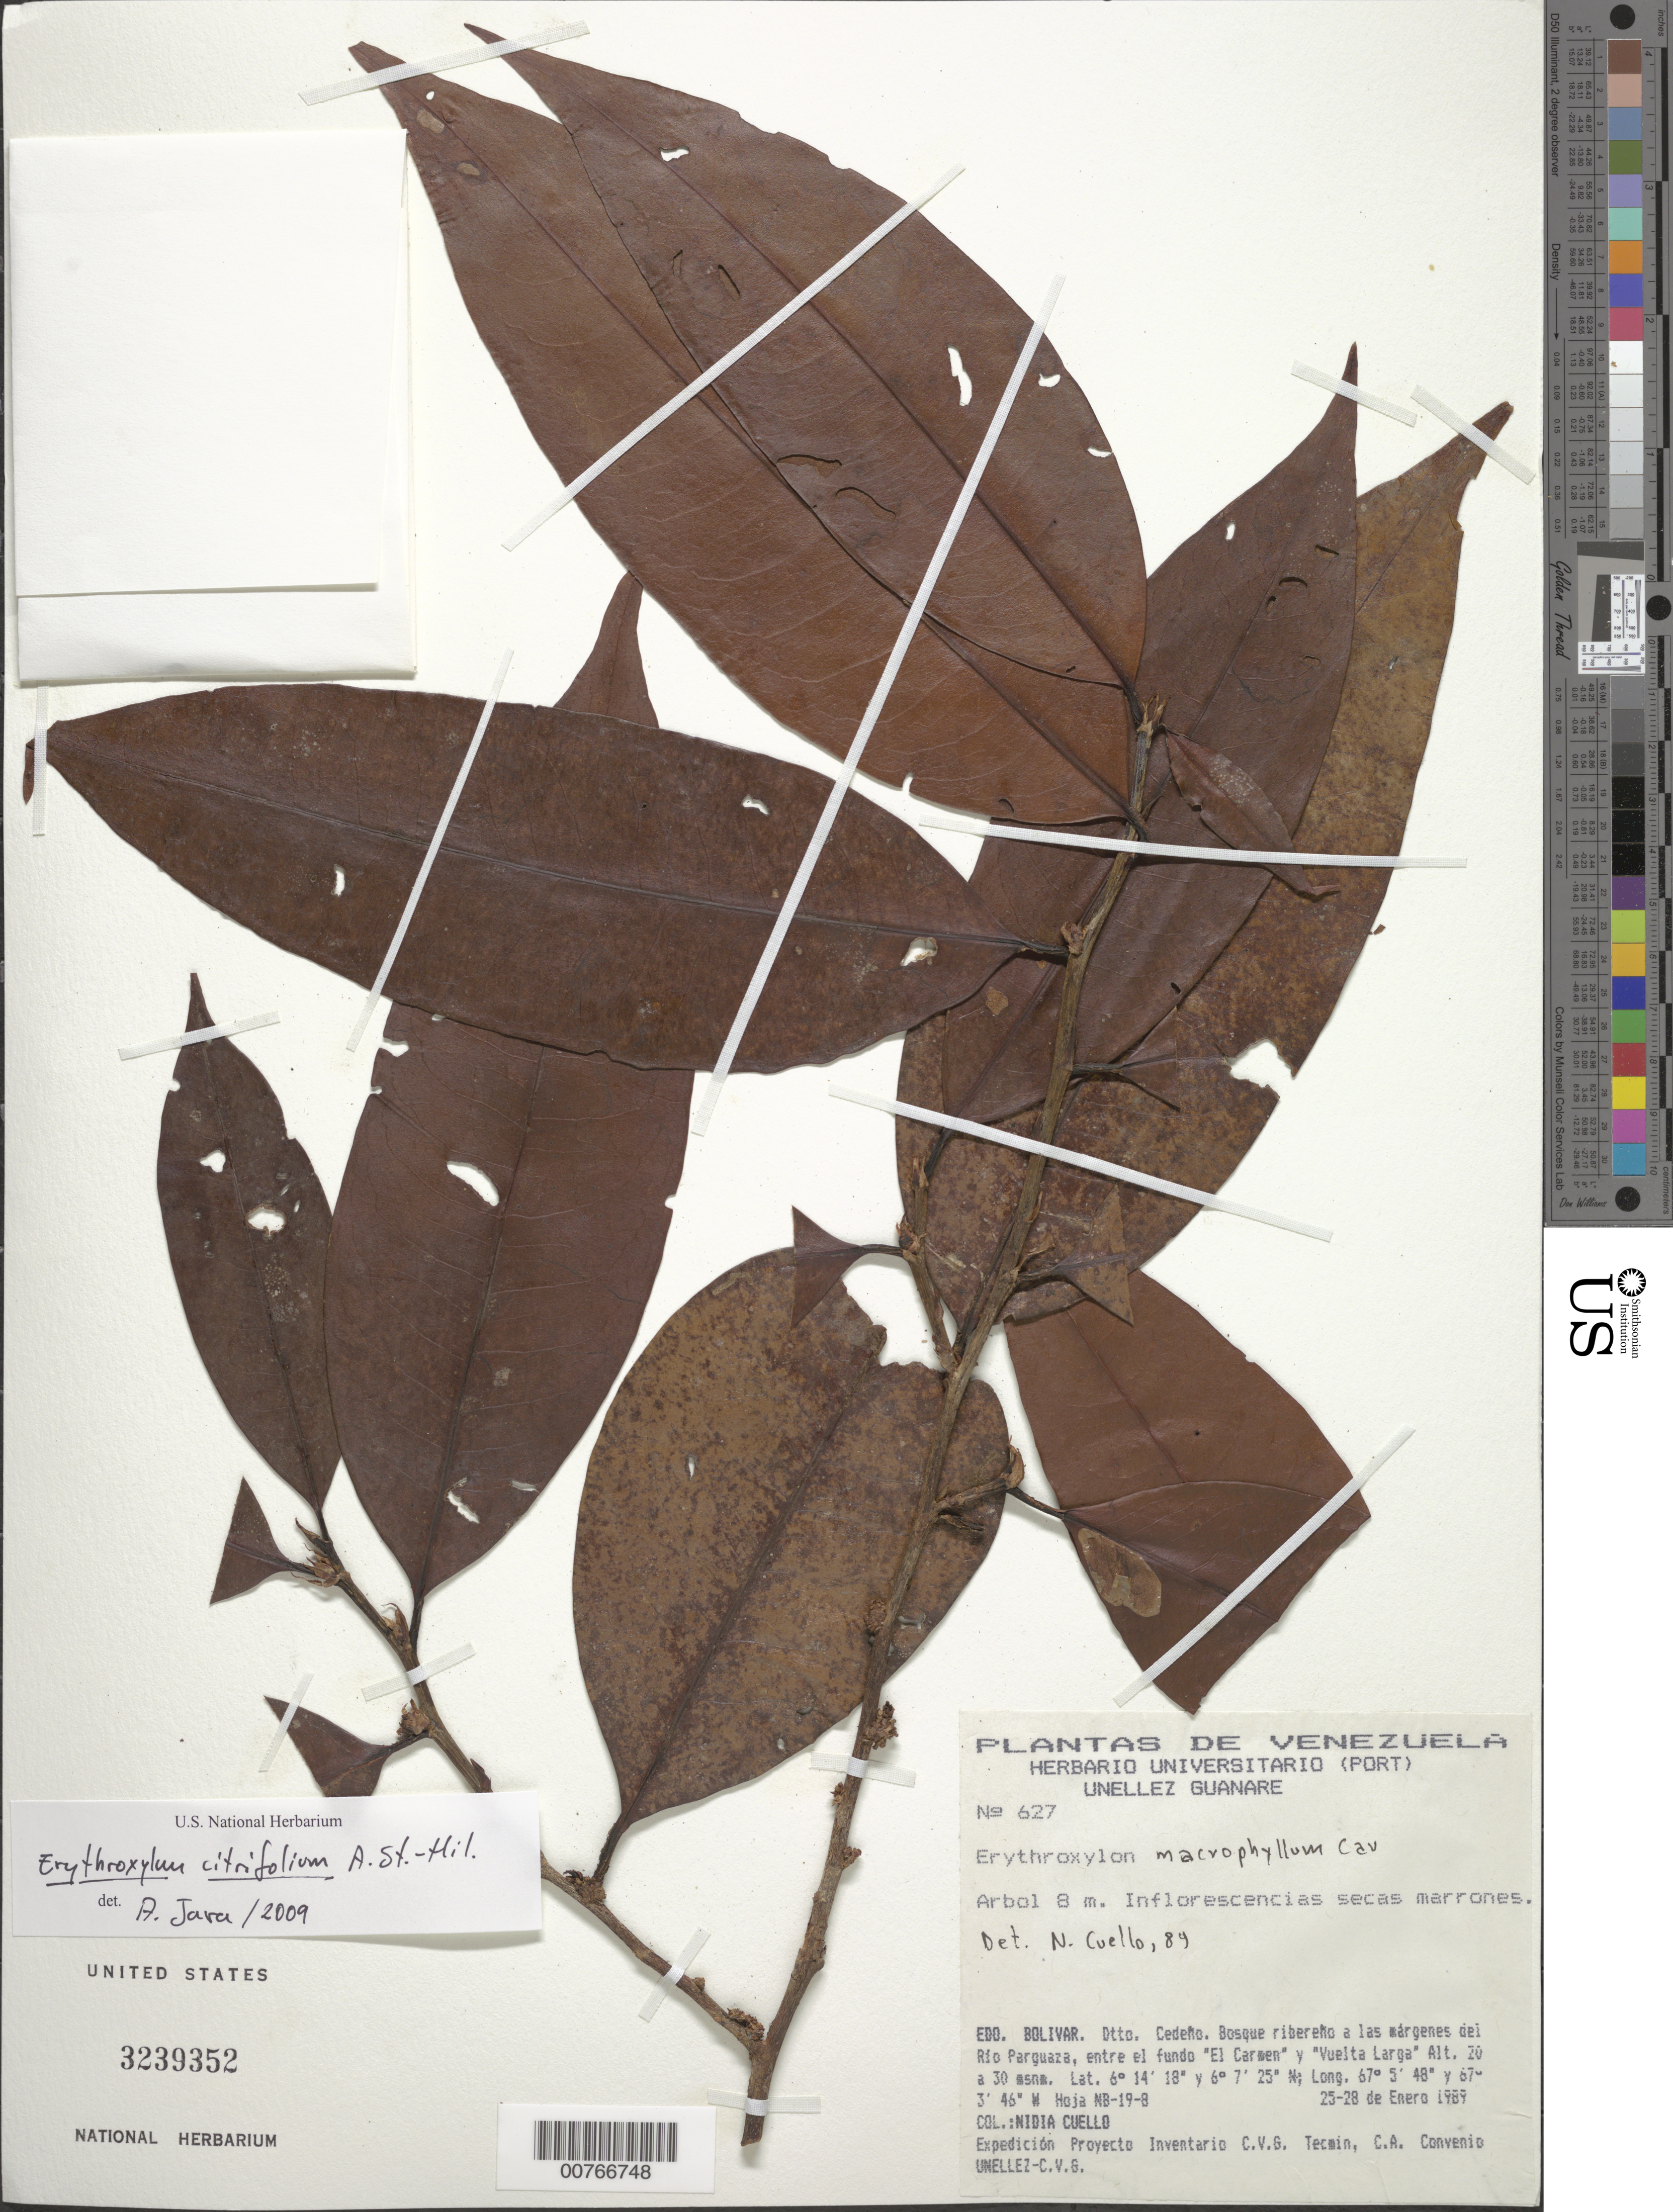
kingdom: Plantae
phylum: Tracheophyta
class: Magnoliopsida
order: Malpighiales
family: Erythroxylaceae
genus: Erythroxylum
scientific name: Erythroxylum citrifolium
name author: A. St.-Hil.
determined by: Java, A.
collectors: N. L. Cuello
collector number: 627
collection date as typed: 25-Jan-89 to 28-Jan-89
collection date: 1989-01-25/1989-01-28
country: Venezuela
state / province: Bolívar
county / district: Cedeño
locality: Rio Parguaza, entre el fundo 'El Carmen' y 'Vuelta Larga'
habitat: Bosque ribereño a las margenes del río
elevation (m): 20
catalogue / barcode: US 3239352